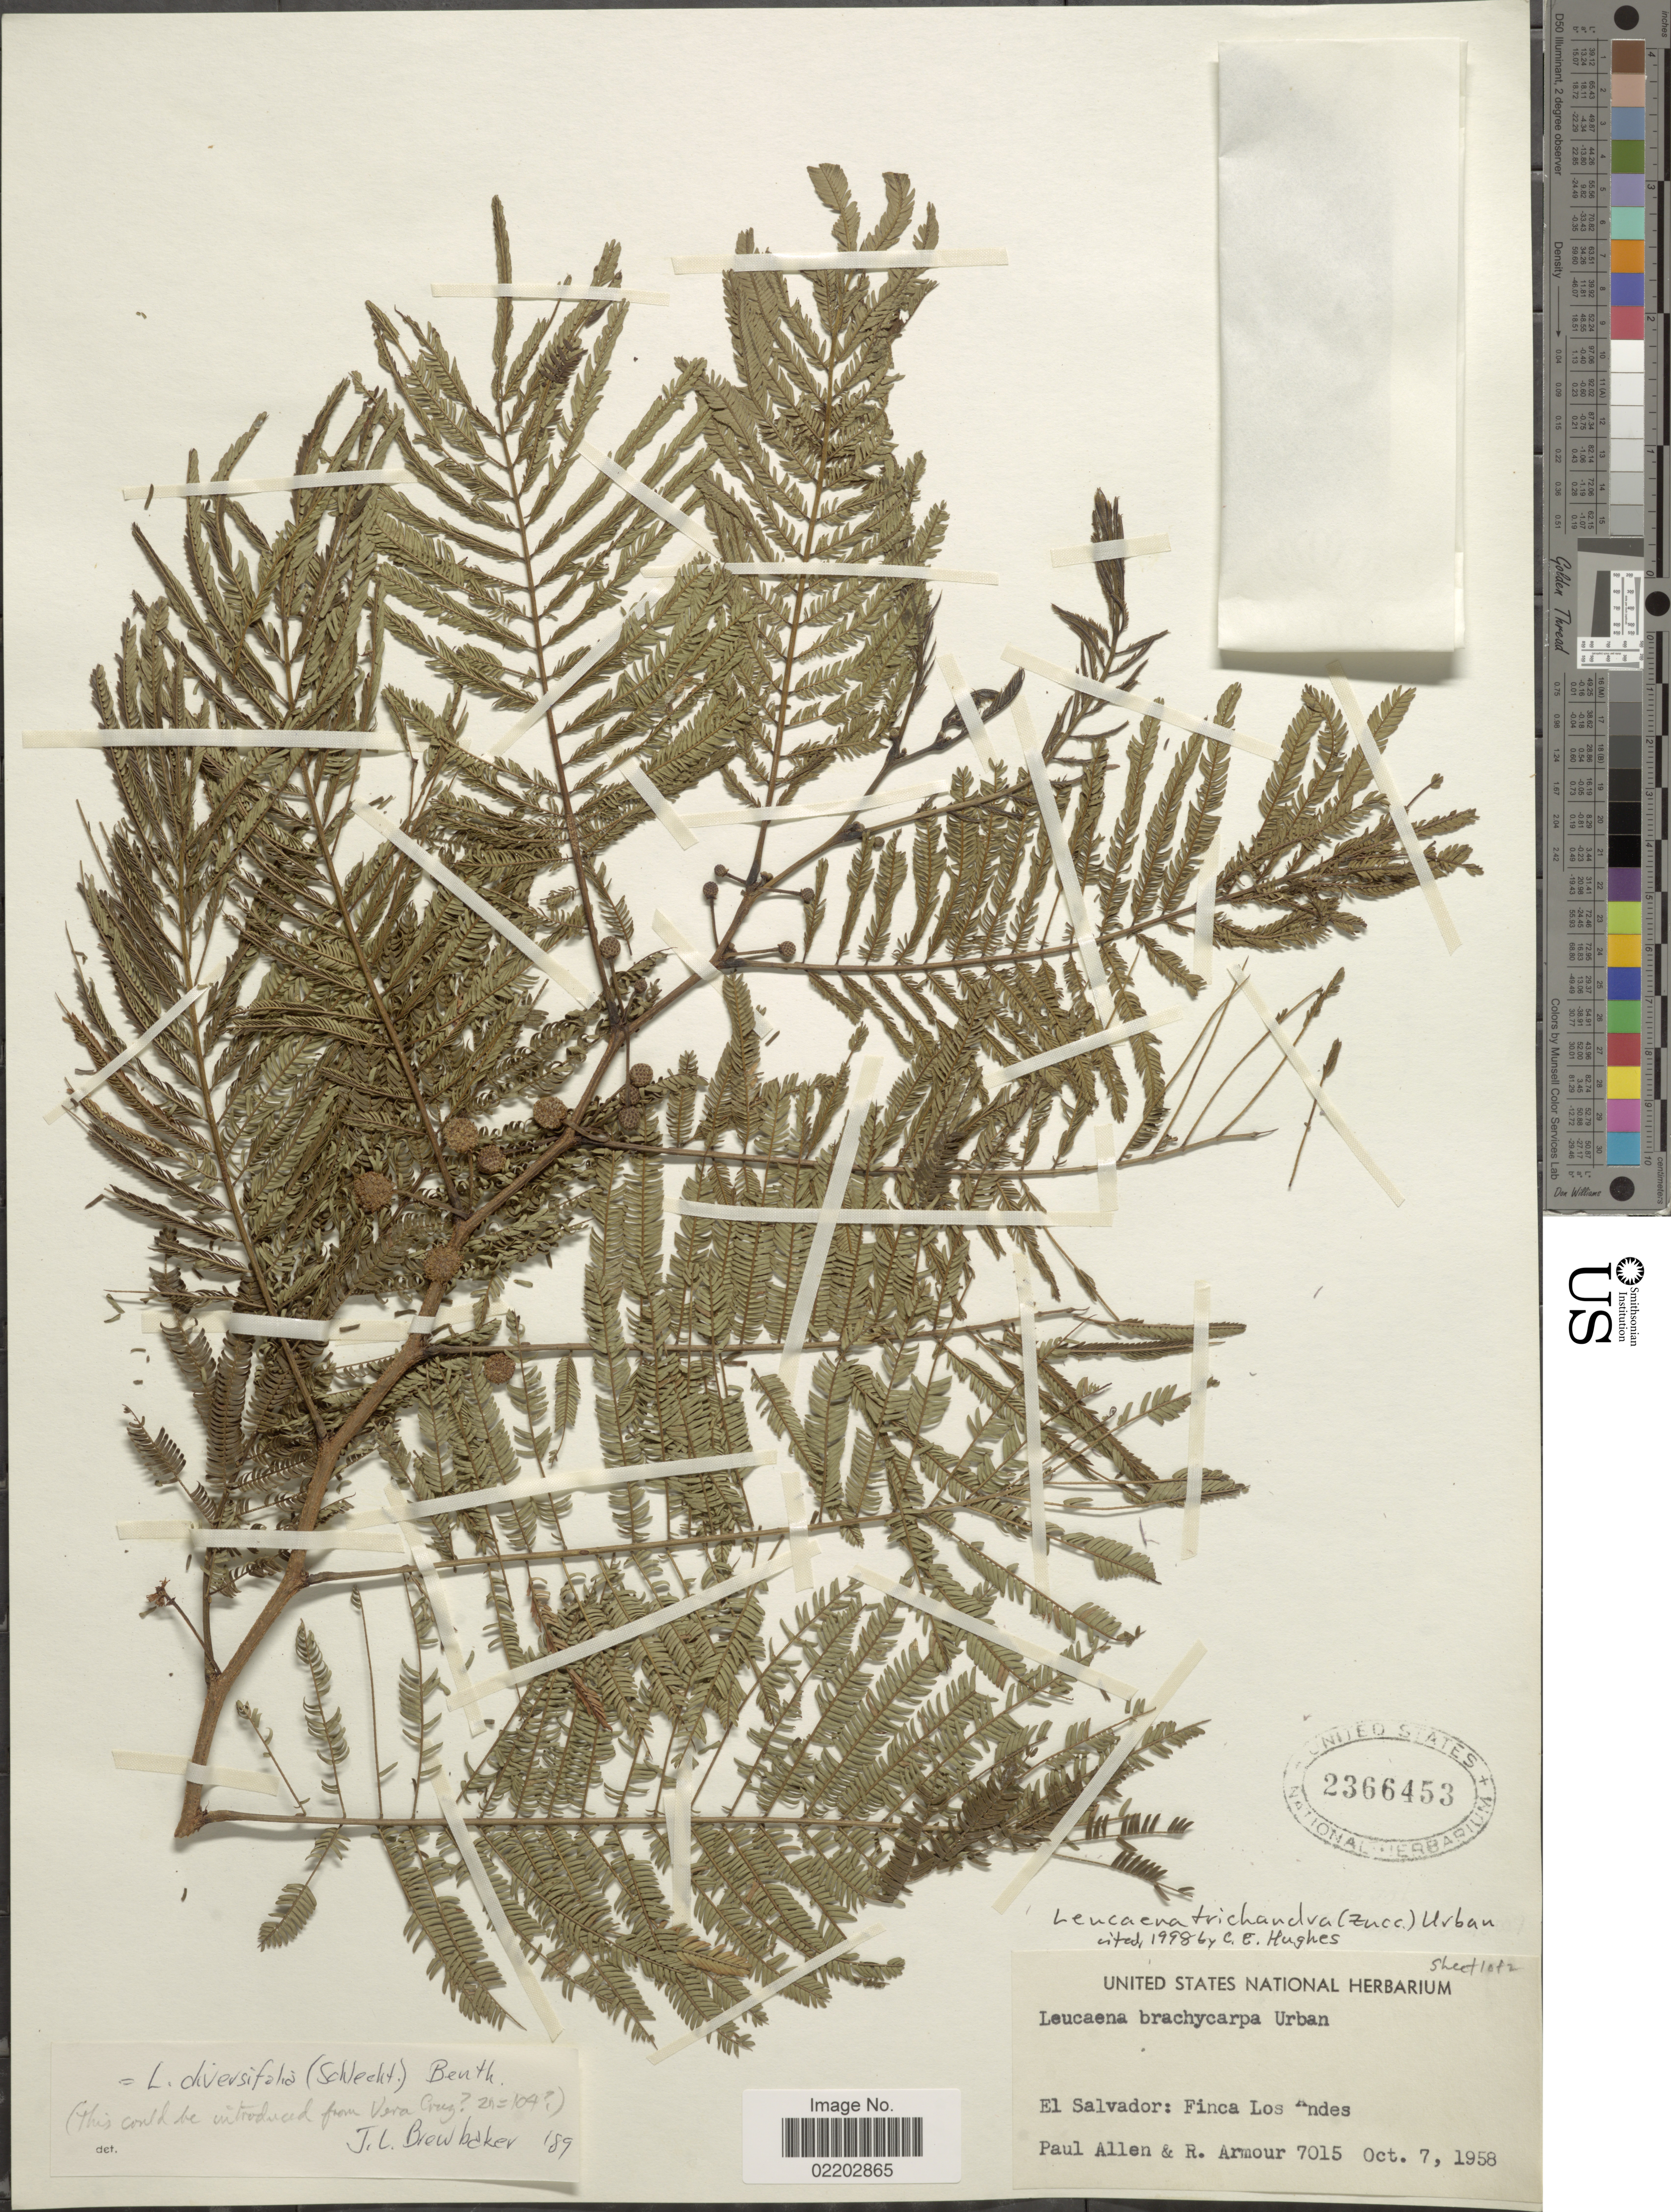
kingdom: Plantae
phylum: Tracheophyta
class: Magnoliopsida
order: Fabales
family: Fabaceae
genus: Leucaena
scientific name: Leucaena trichandra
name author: (Zucc.) Urb.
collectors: P. Allen & R. Armour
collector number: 7015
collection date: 1958-10-07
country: El Salvador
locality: Finca Los Andes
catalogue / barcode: US 2366453